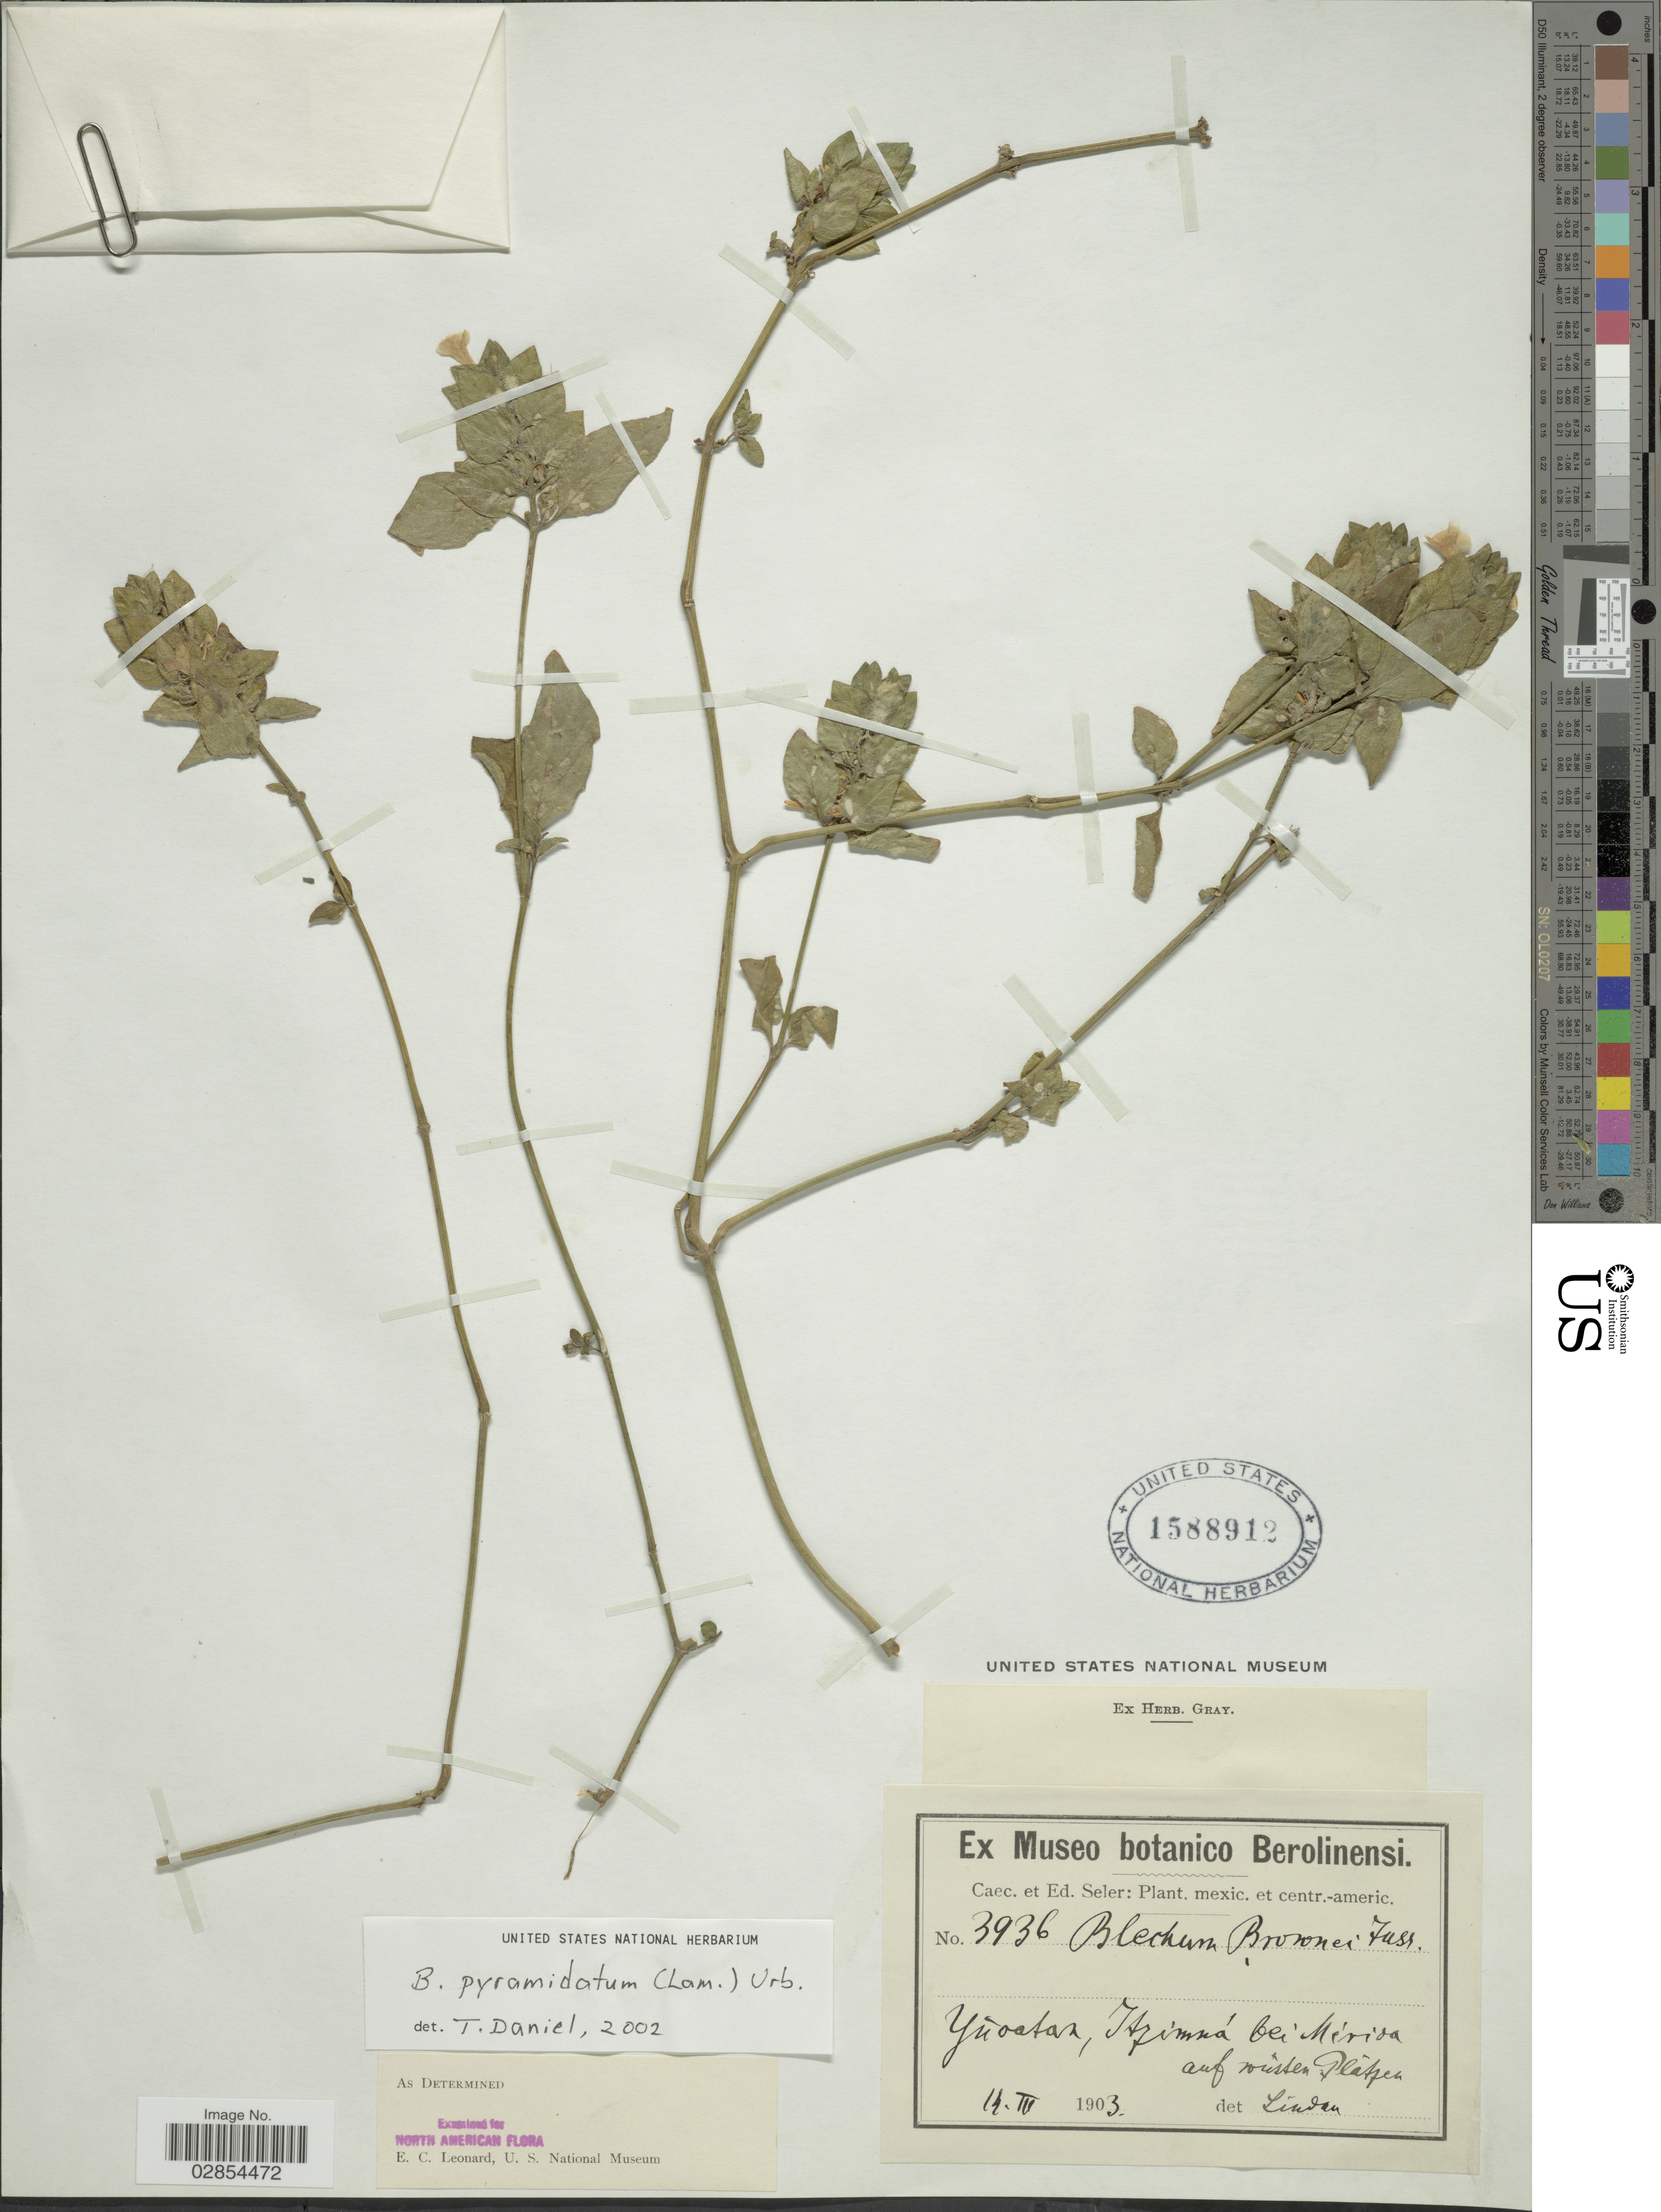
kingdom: Plantae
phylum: Tracheophyta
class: Magnoliopsida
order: Lamiales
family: Acanthaceae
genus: Blechum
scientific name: Blechum brownei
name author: Juss.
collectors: ex Caec. et Ed Seler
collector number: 3936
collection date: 1903-03-14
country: Mexico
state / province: Yucatán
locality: Itrimuá bei Mérida auf rústen Platzen.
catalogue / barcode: US 1588912